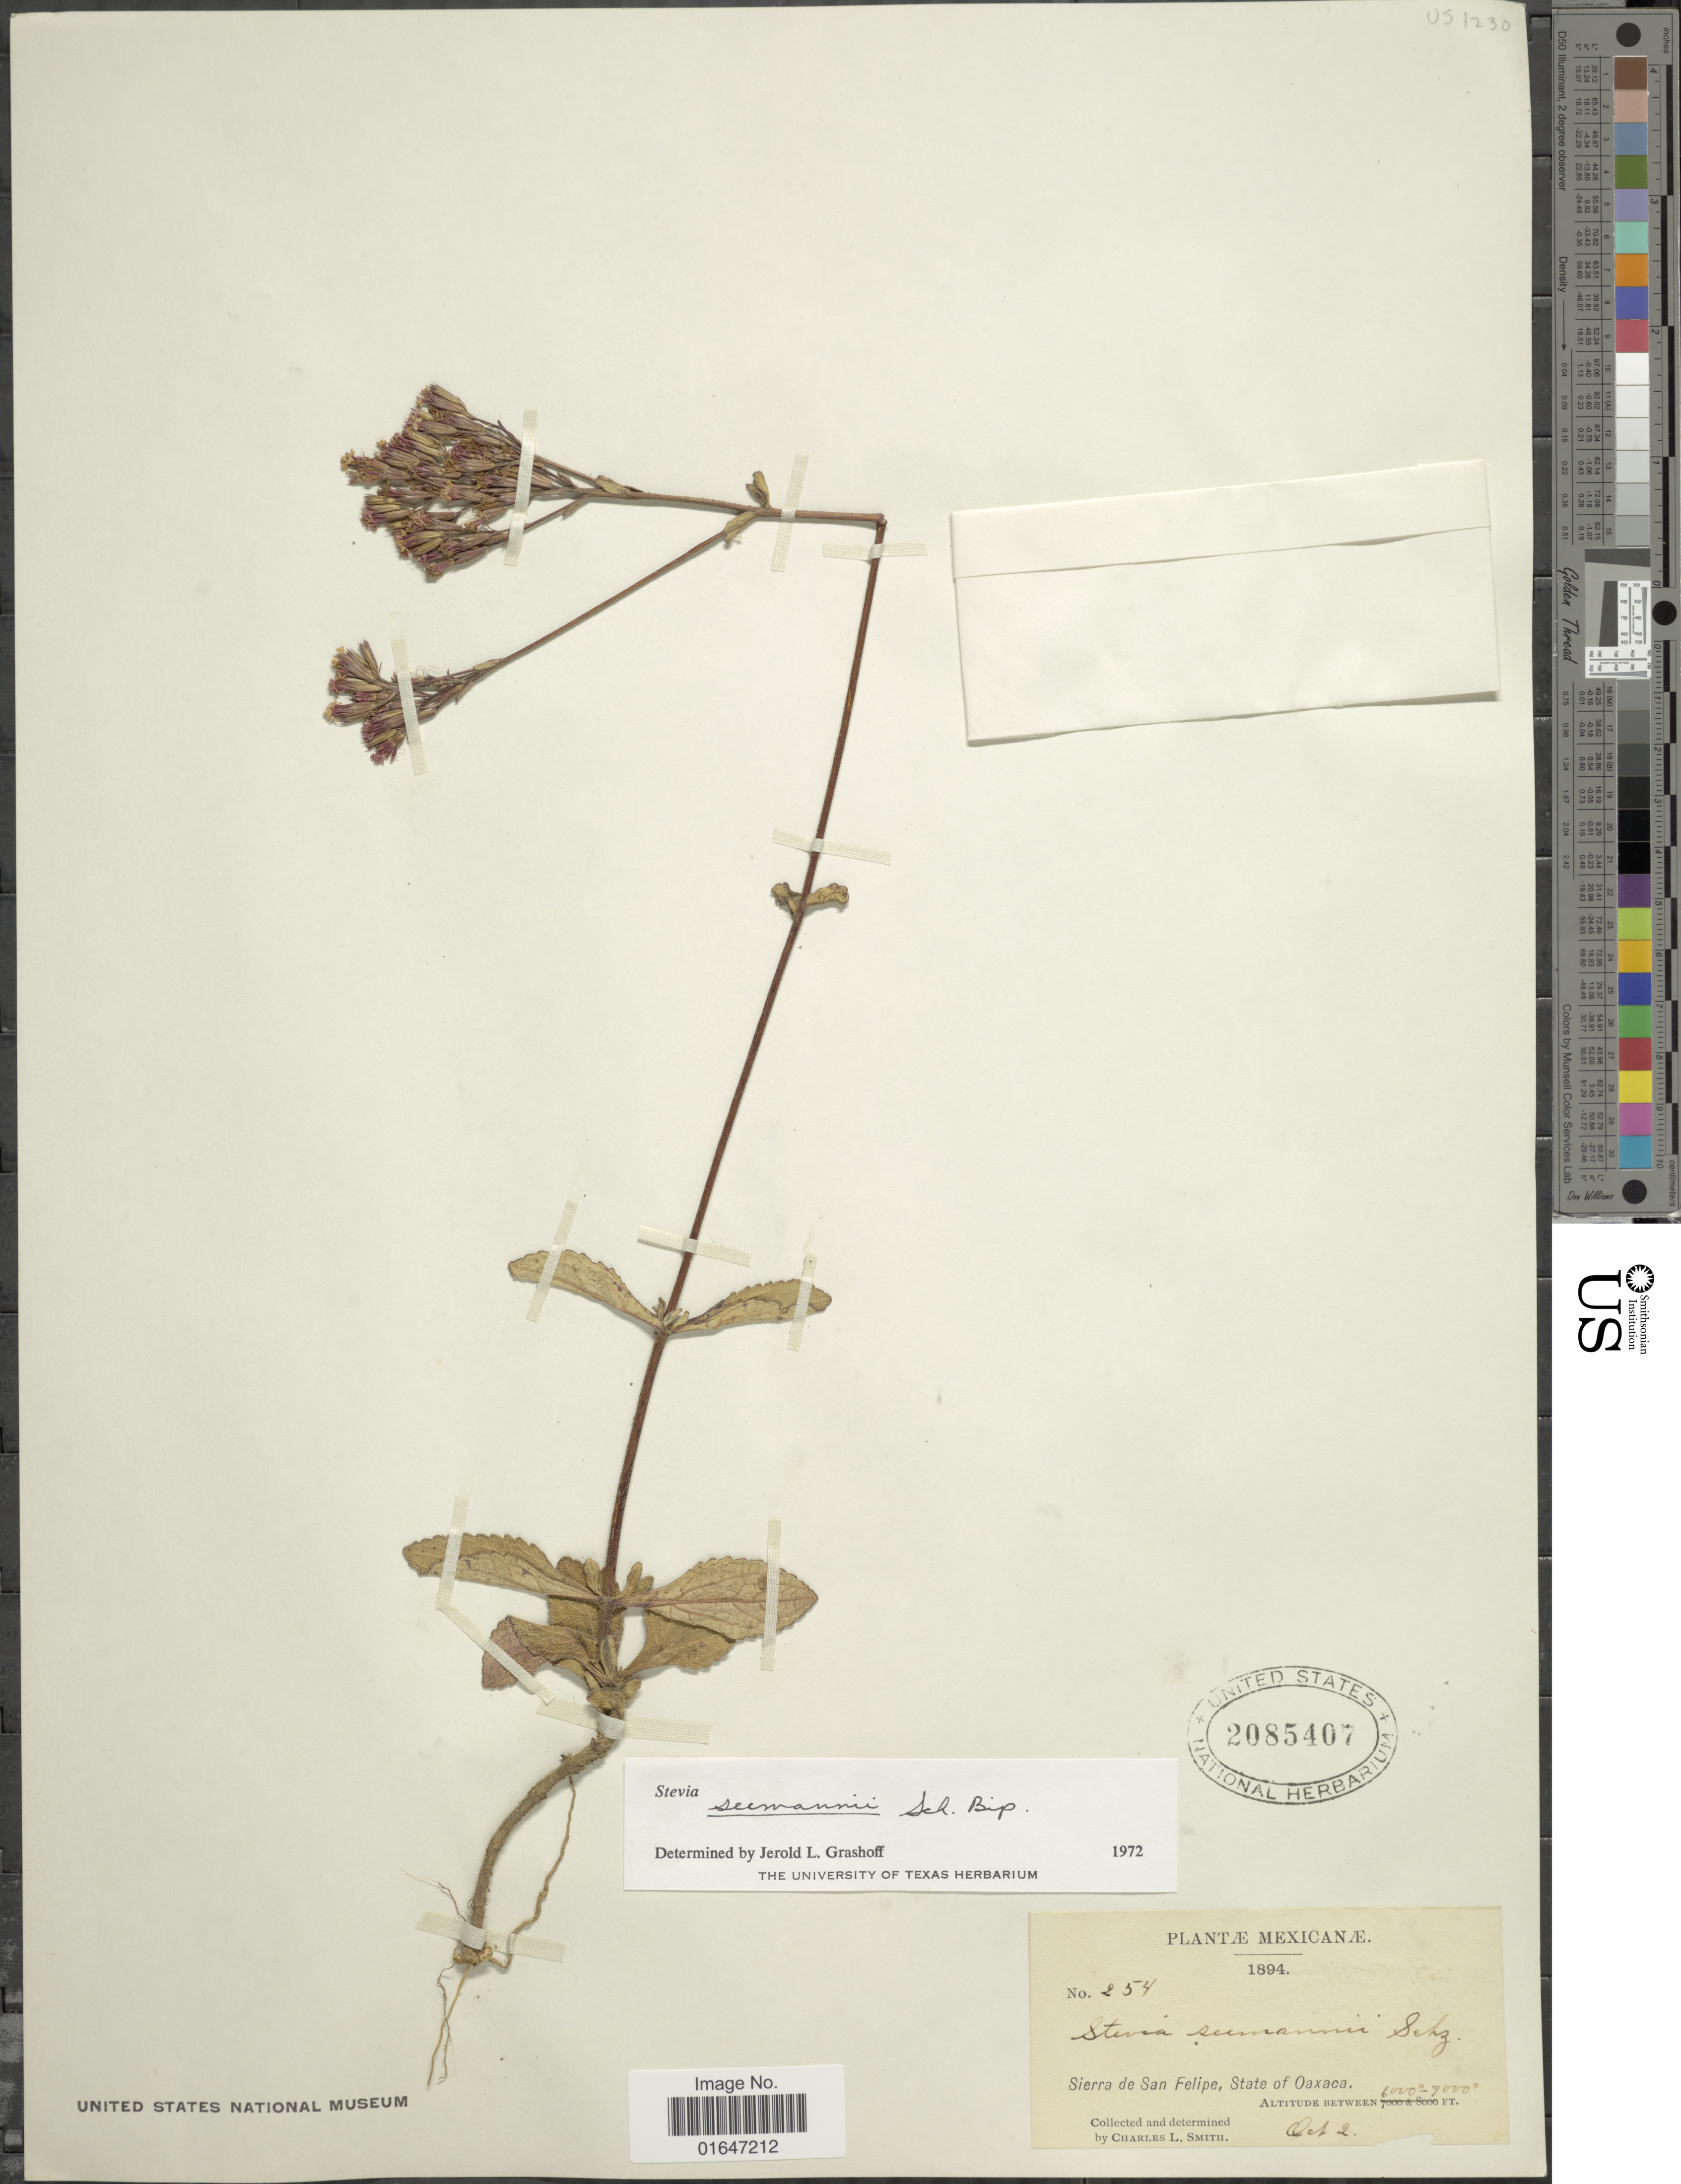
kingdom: Plantae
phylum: Tracheophyta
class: Magnoliopsida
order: Asterales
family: Asteraceae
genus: Stevia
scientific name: Stevia seemannii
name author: Sch. Bip. in Seem.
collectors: C. L. Smith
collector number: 254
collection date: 1894-10-02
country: Mexico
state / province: Oaxaca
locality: Sierra de San Felipe, State of Oaxaca.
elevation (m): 1829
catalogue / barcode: US 2085407